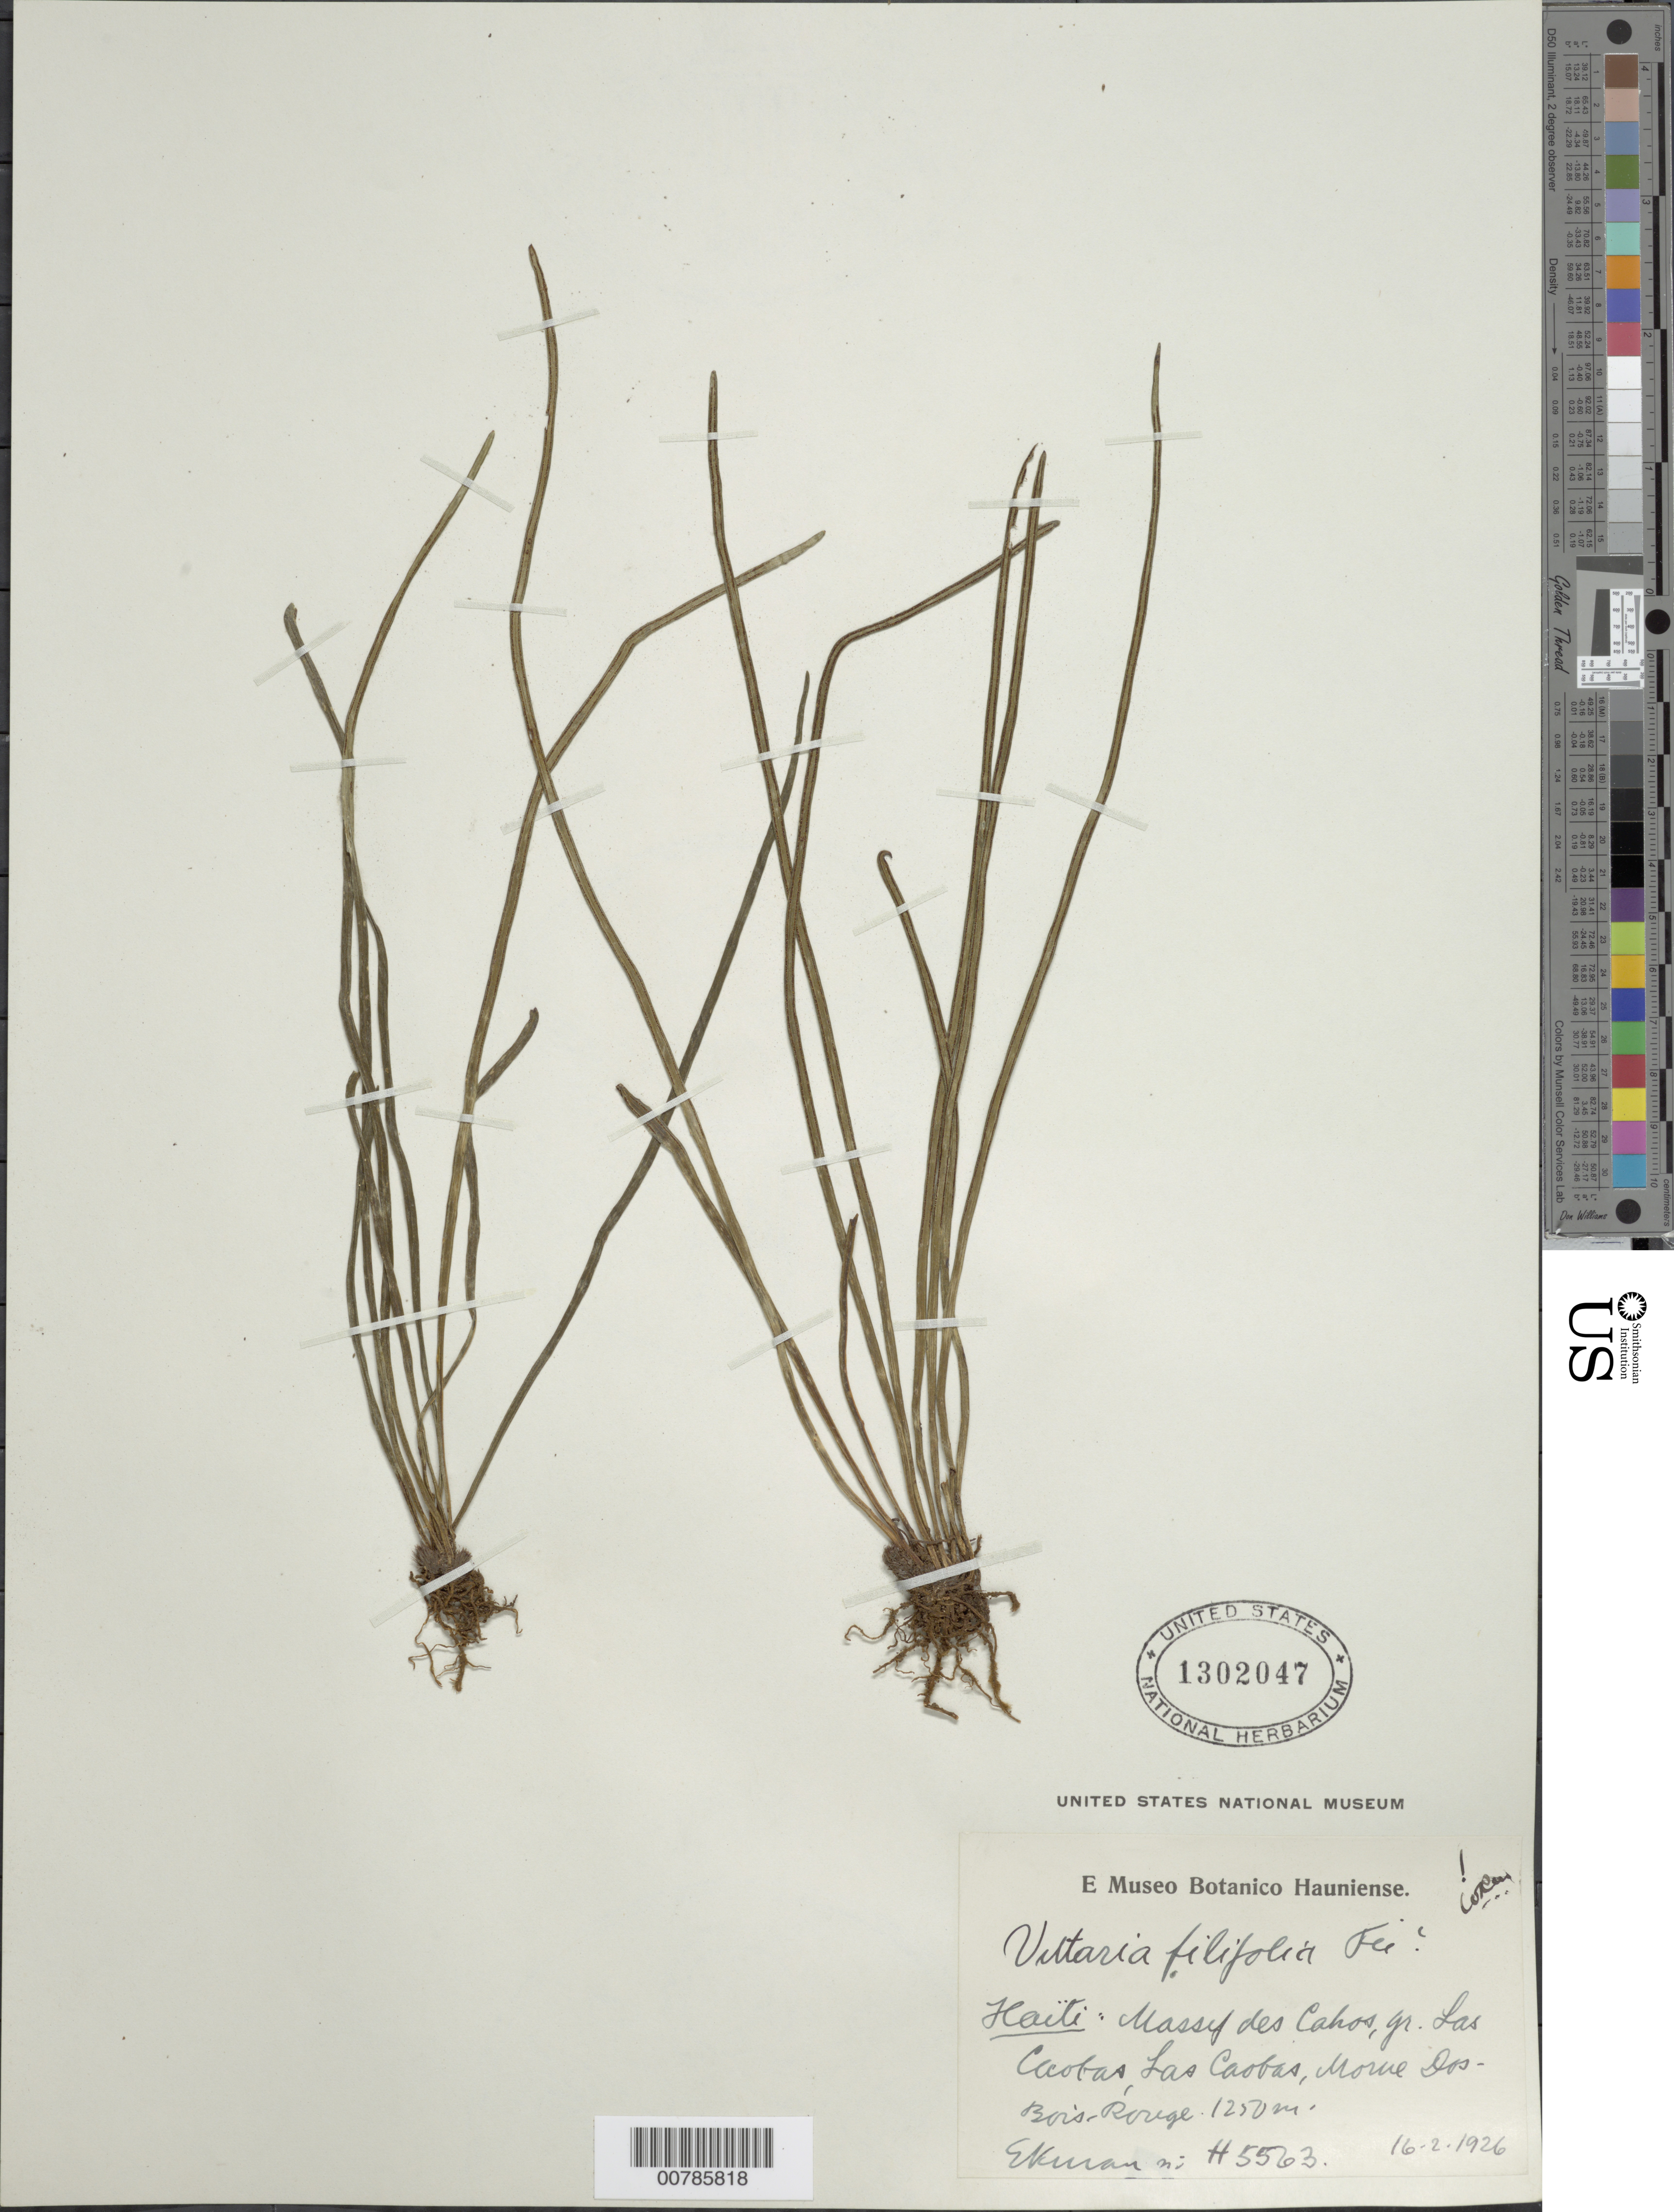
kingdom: Plantae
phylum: Tracheophyta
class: Polypodiopsida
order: Polypodiales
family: Pteridaceae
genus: Vittaria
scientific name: Vittaria graminifolia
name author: Kaulf.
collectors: E. L. Ekman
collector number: H 5563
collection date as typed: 16 Feb 1926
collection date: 1926-02-16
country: Haiti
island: Hispaniola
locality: Massif des Cahos, gr. Las Caobas, Las Caobas, Morne Dos-Bois-Rouge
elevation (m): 1250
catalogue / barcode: US 1302047